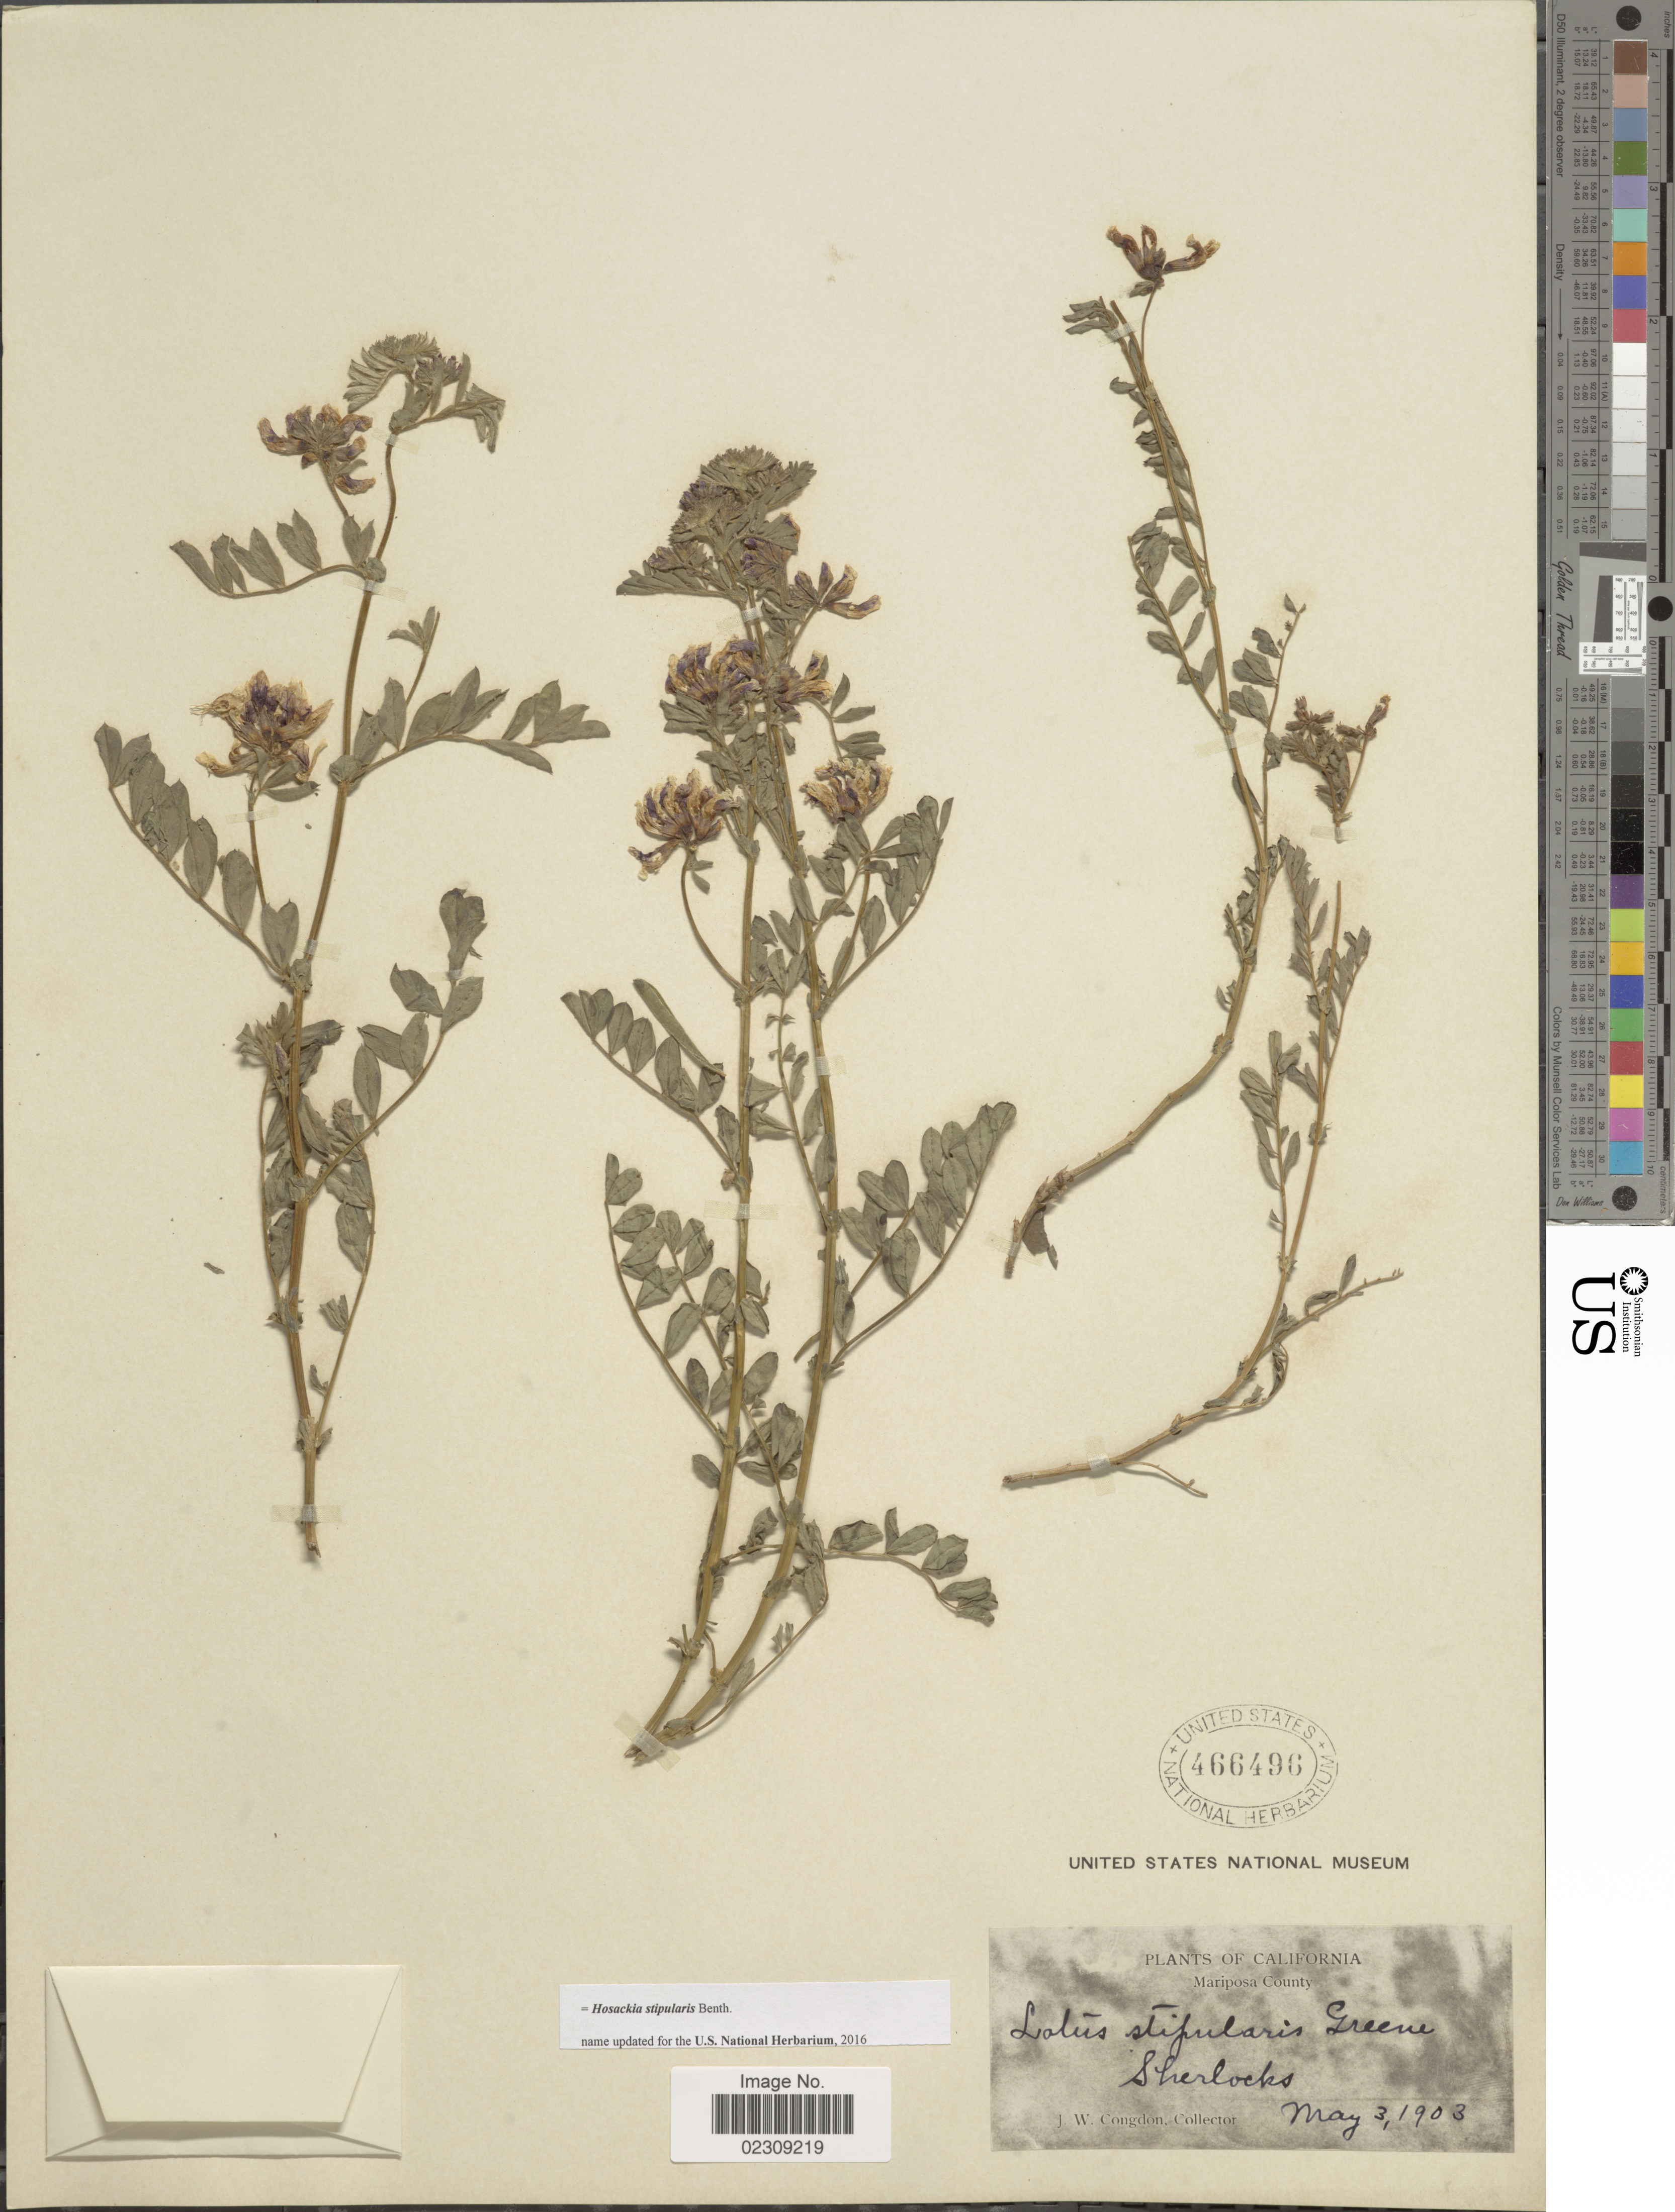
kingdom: Plantae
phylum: Tracheophyta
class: Magnoliopsida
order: Fabales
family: Fabaceae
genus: Hosackia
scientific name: Hosackia stipularis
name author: Benth.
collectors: J. W. Congdon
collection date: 1903-05-03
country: United States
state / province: California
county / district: Mariposa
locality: Mariposa County, Sherlocks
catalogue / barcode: US 466496